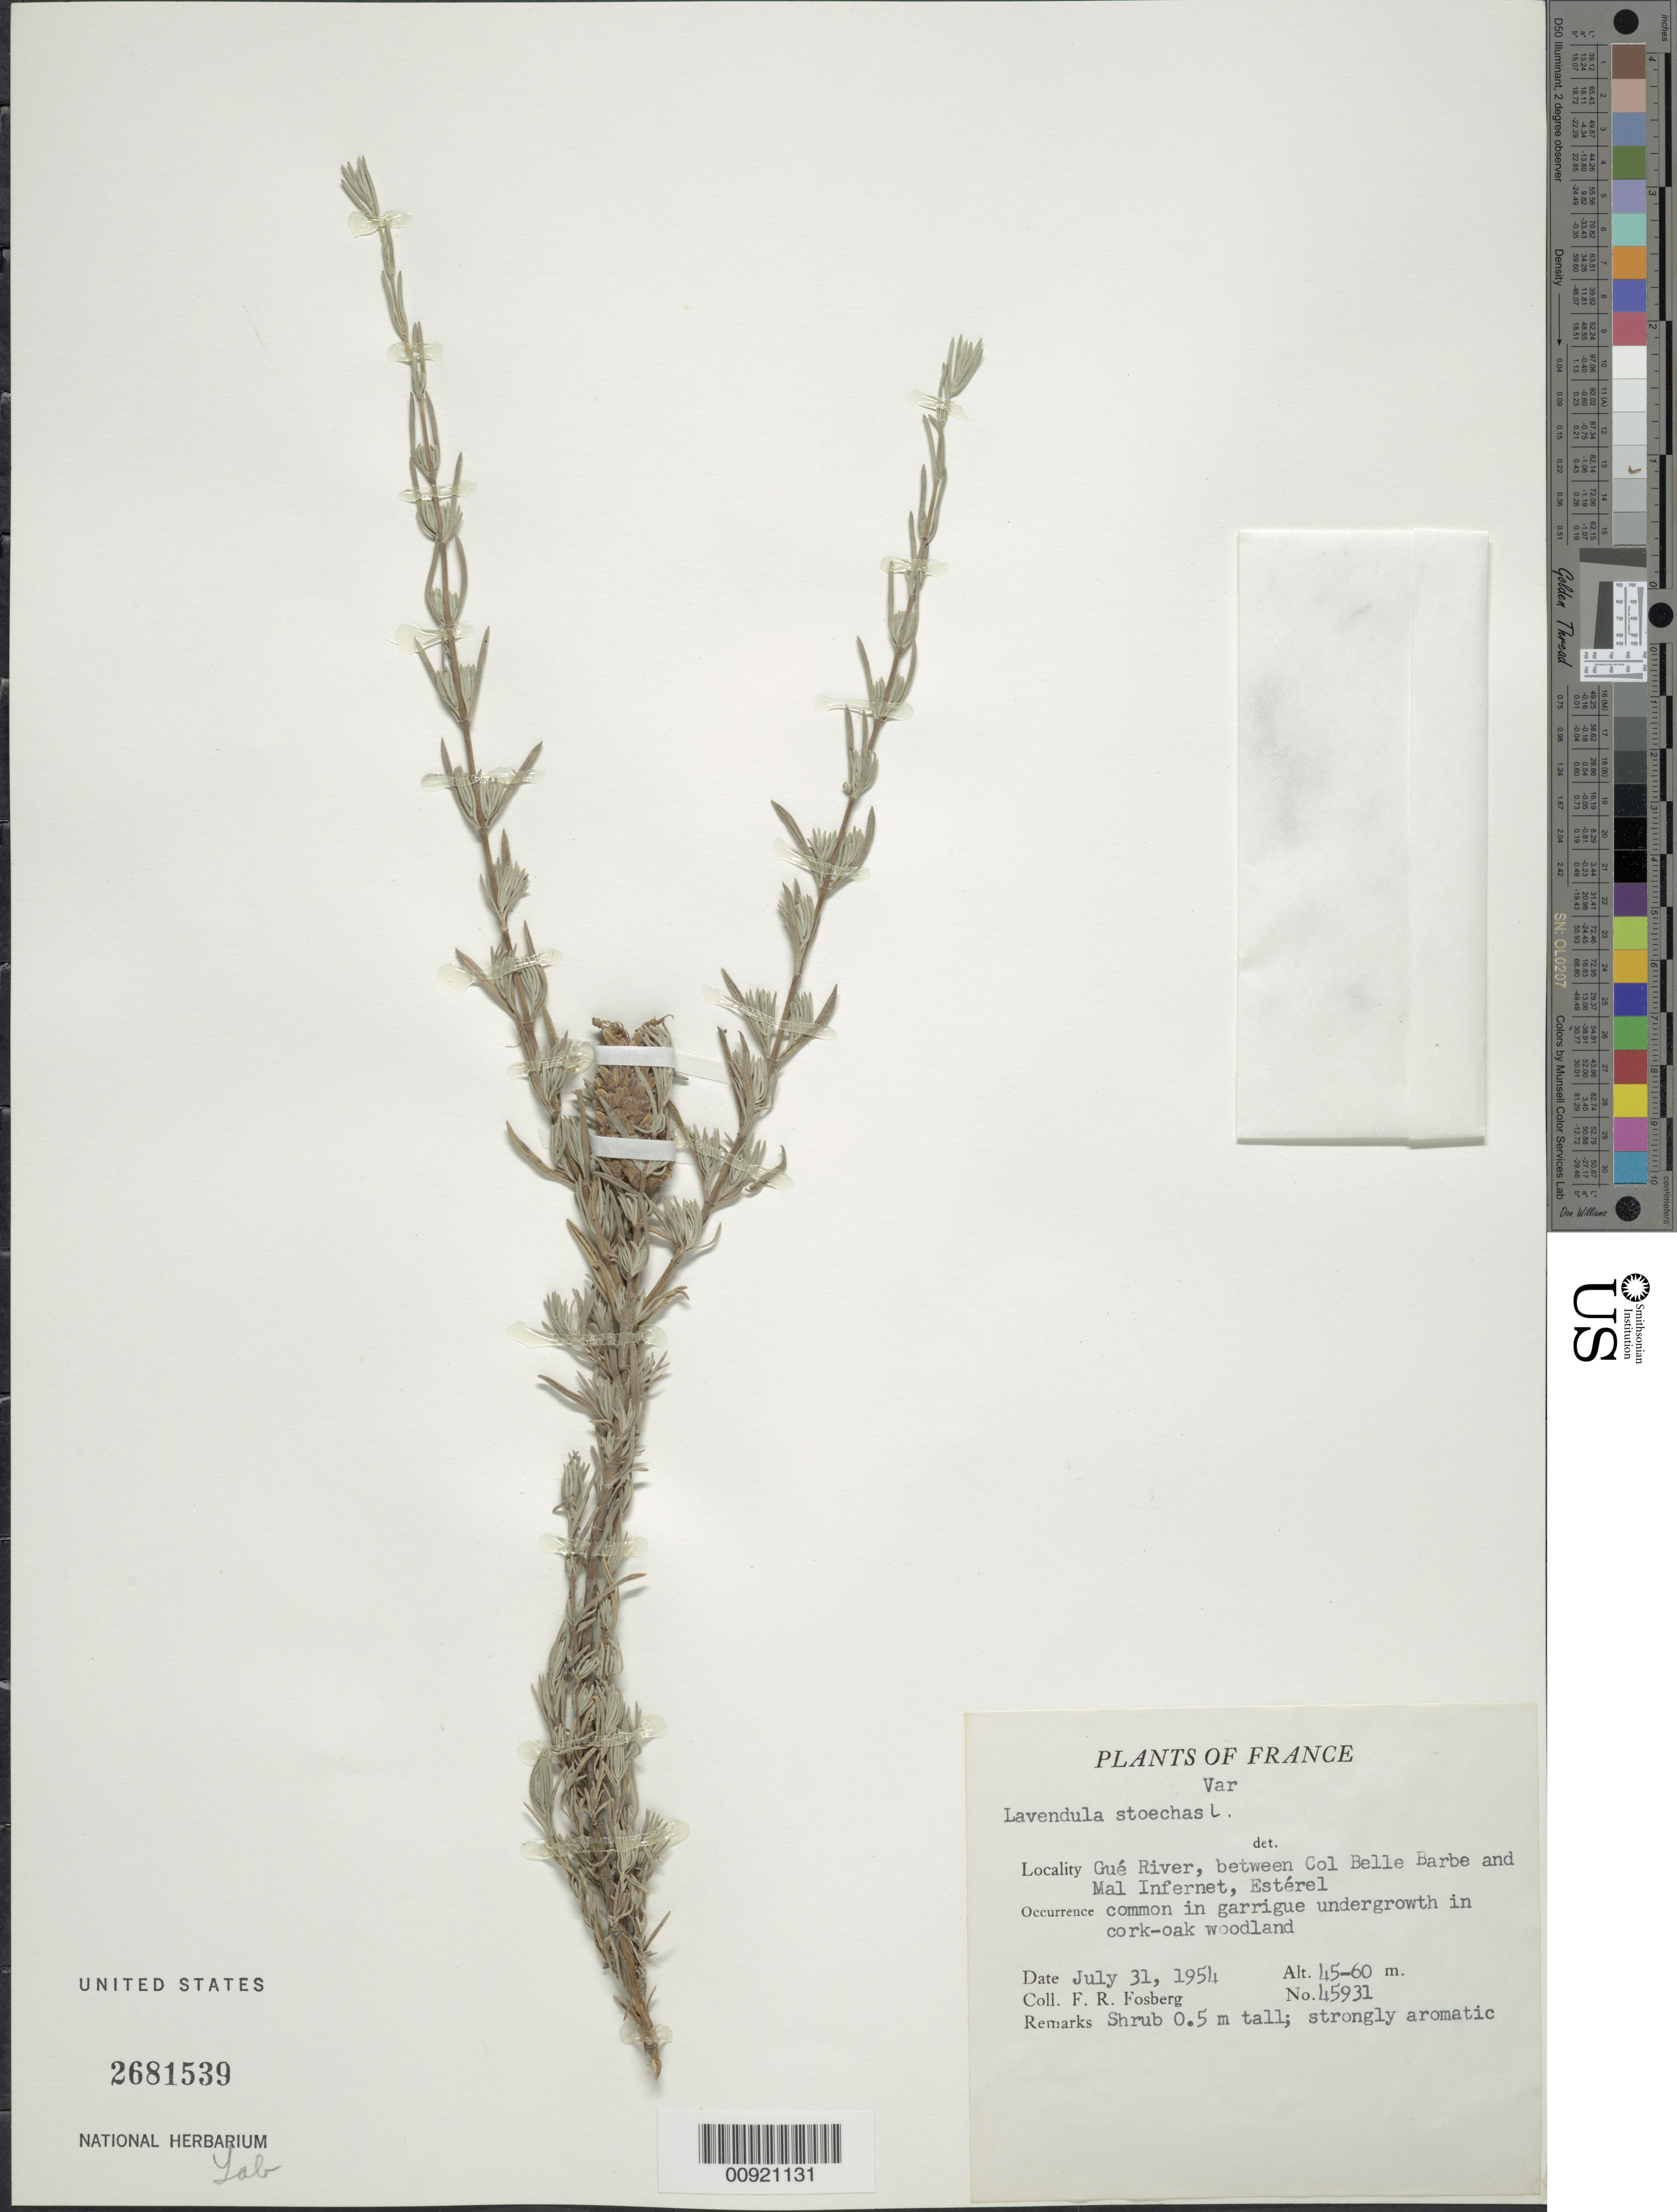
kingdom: Plantae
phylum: Tracheophyta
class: Magnoliopsida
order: Lamiales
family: Lamiaceae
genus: Lavandula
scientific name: Lavandula stoechas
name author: L.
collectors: F. R. Fosberg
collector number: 45931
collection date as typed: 31 Jul 1954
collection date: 1954-07-31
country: France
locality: Gué River, between Col Belle Barbe and Mal Infernet, Estérel.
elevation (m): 45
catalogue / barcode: US 2681539